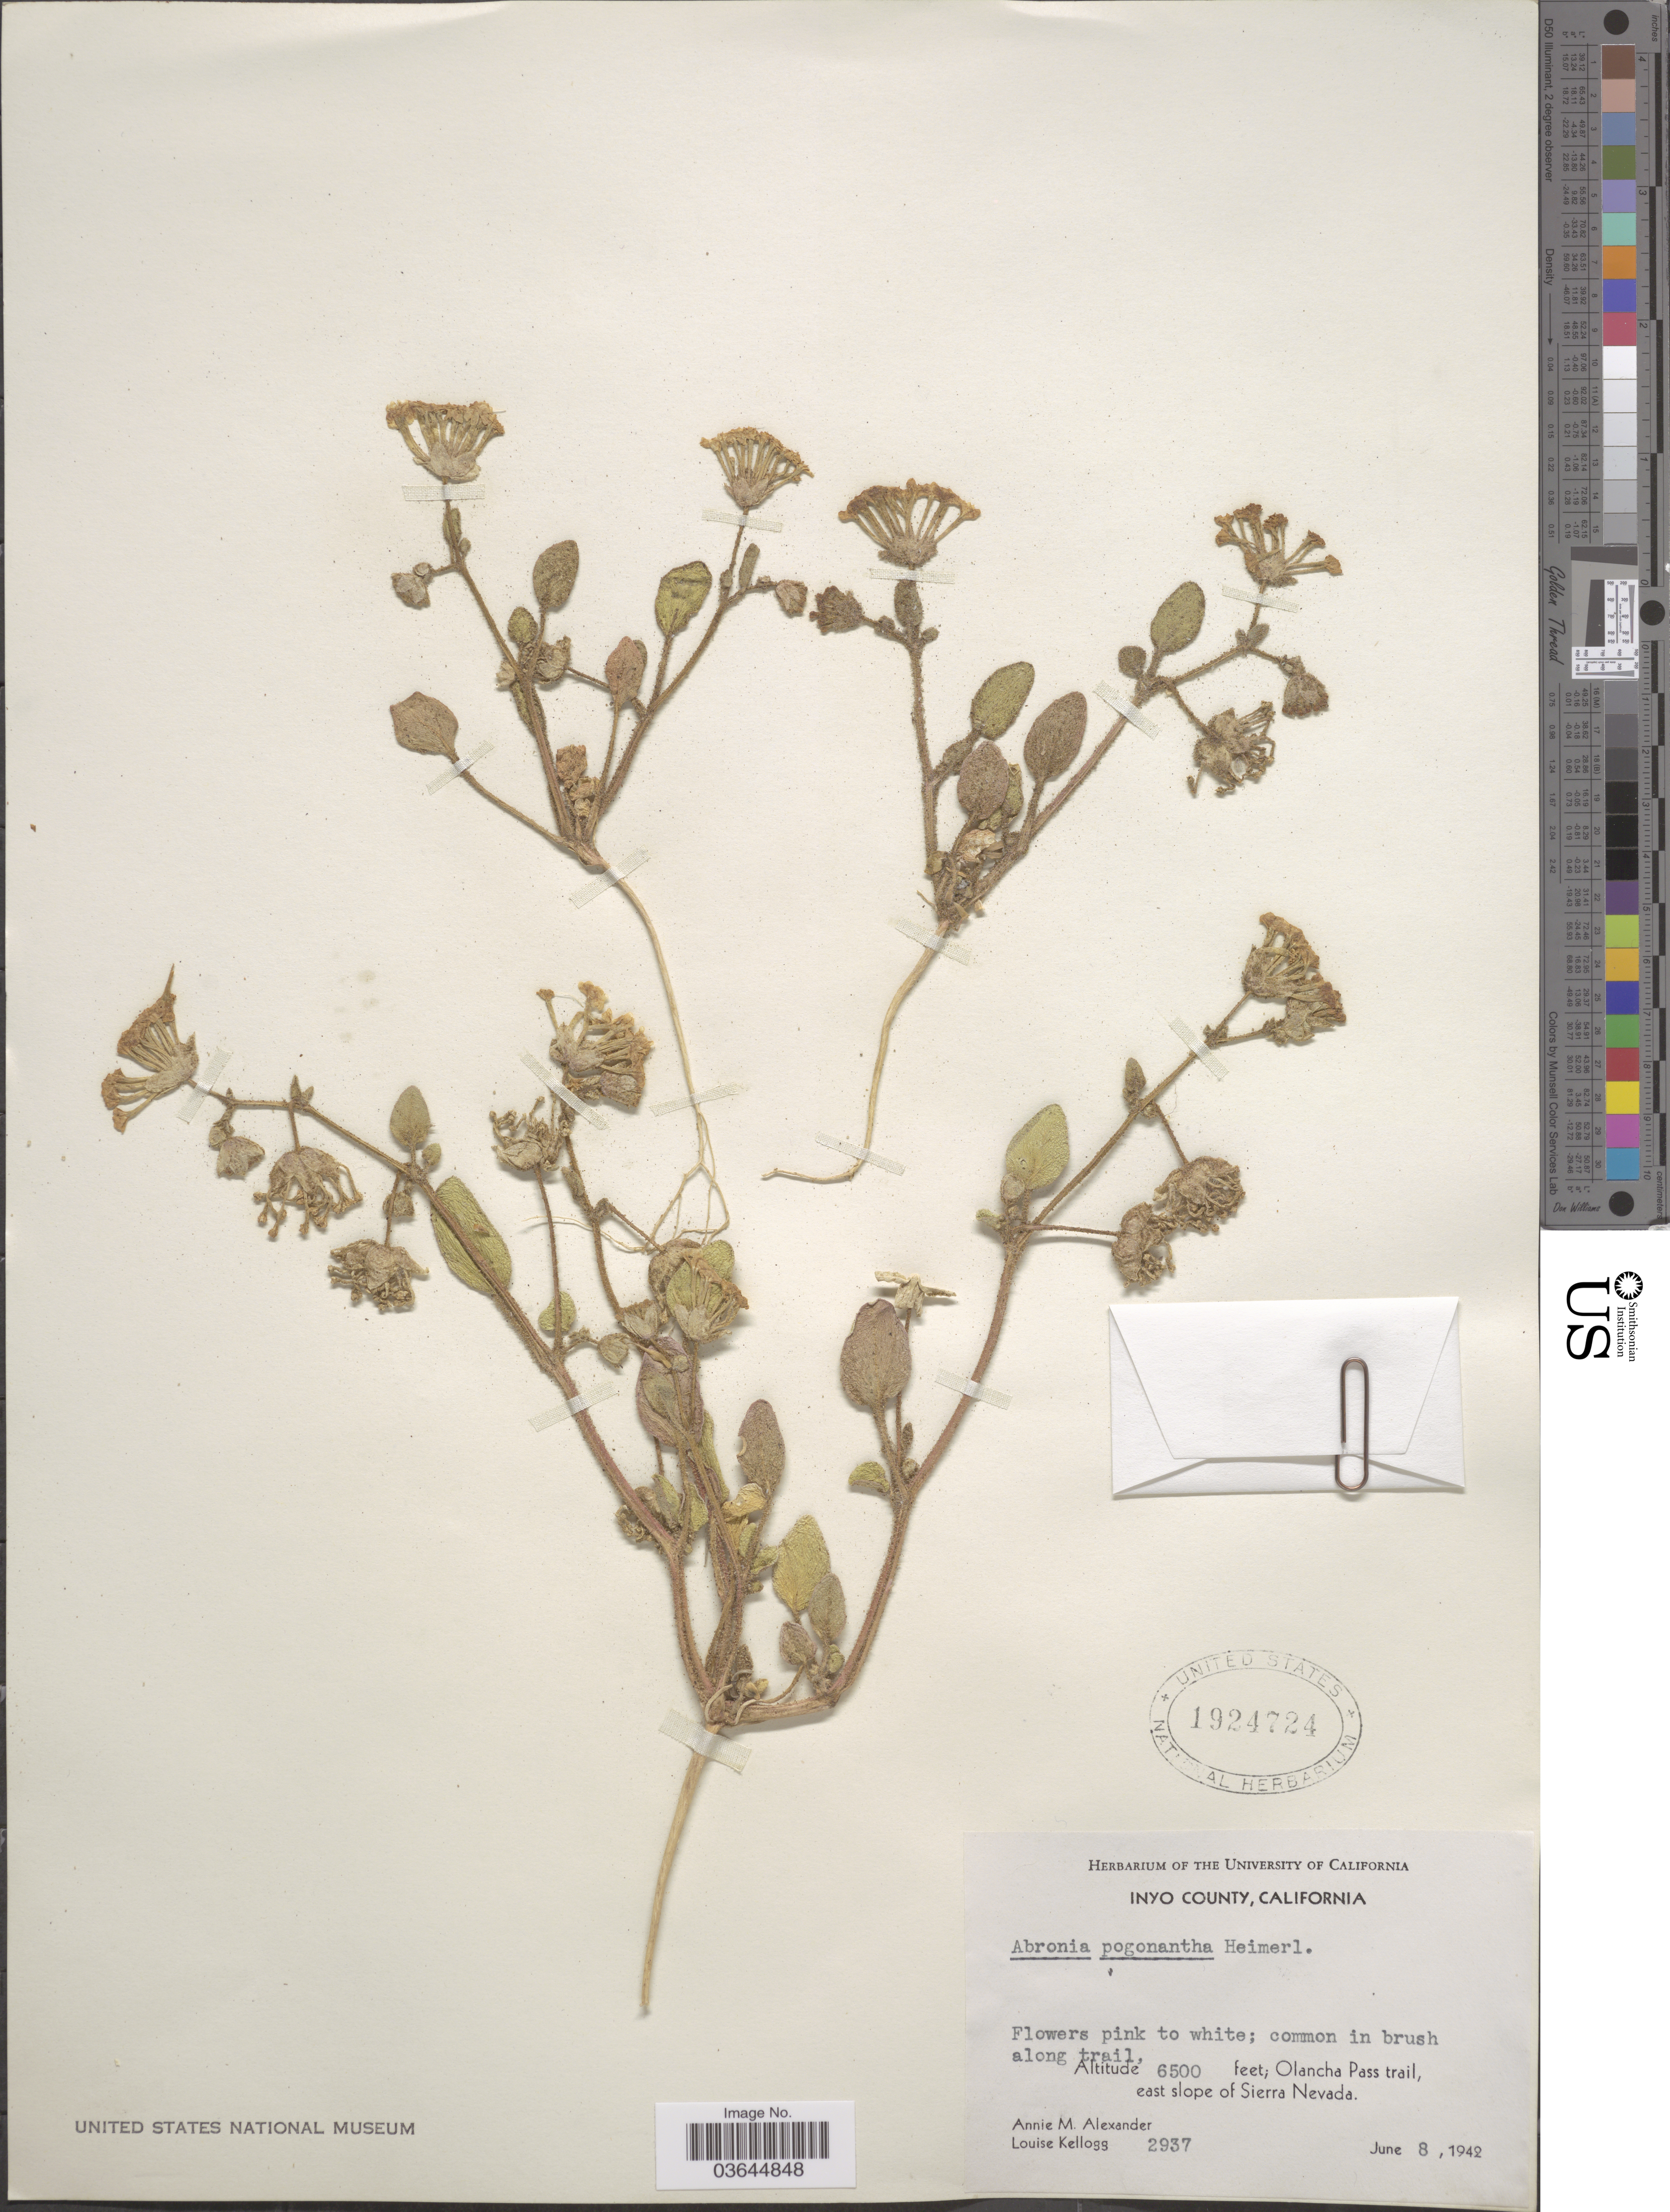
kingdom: Plantae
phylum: Tracheophyta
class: Magnoliopsida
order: Caryophyllales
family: Nyctaginaceae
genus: Abronia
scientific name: Abronia pogonantha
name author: Heimerl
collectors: A. M. Alexander & L. Kellogg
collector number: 2937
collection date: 1942-06-08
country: United States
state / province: California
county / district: Inyo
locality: Inyo County. Olancha Pass trail, east slope of Sierra Nevada.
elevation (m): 1981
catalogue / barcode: US 1924724